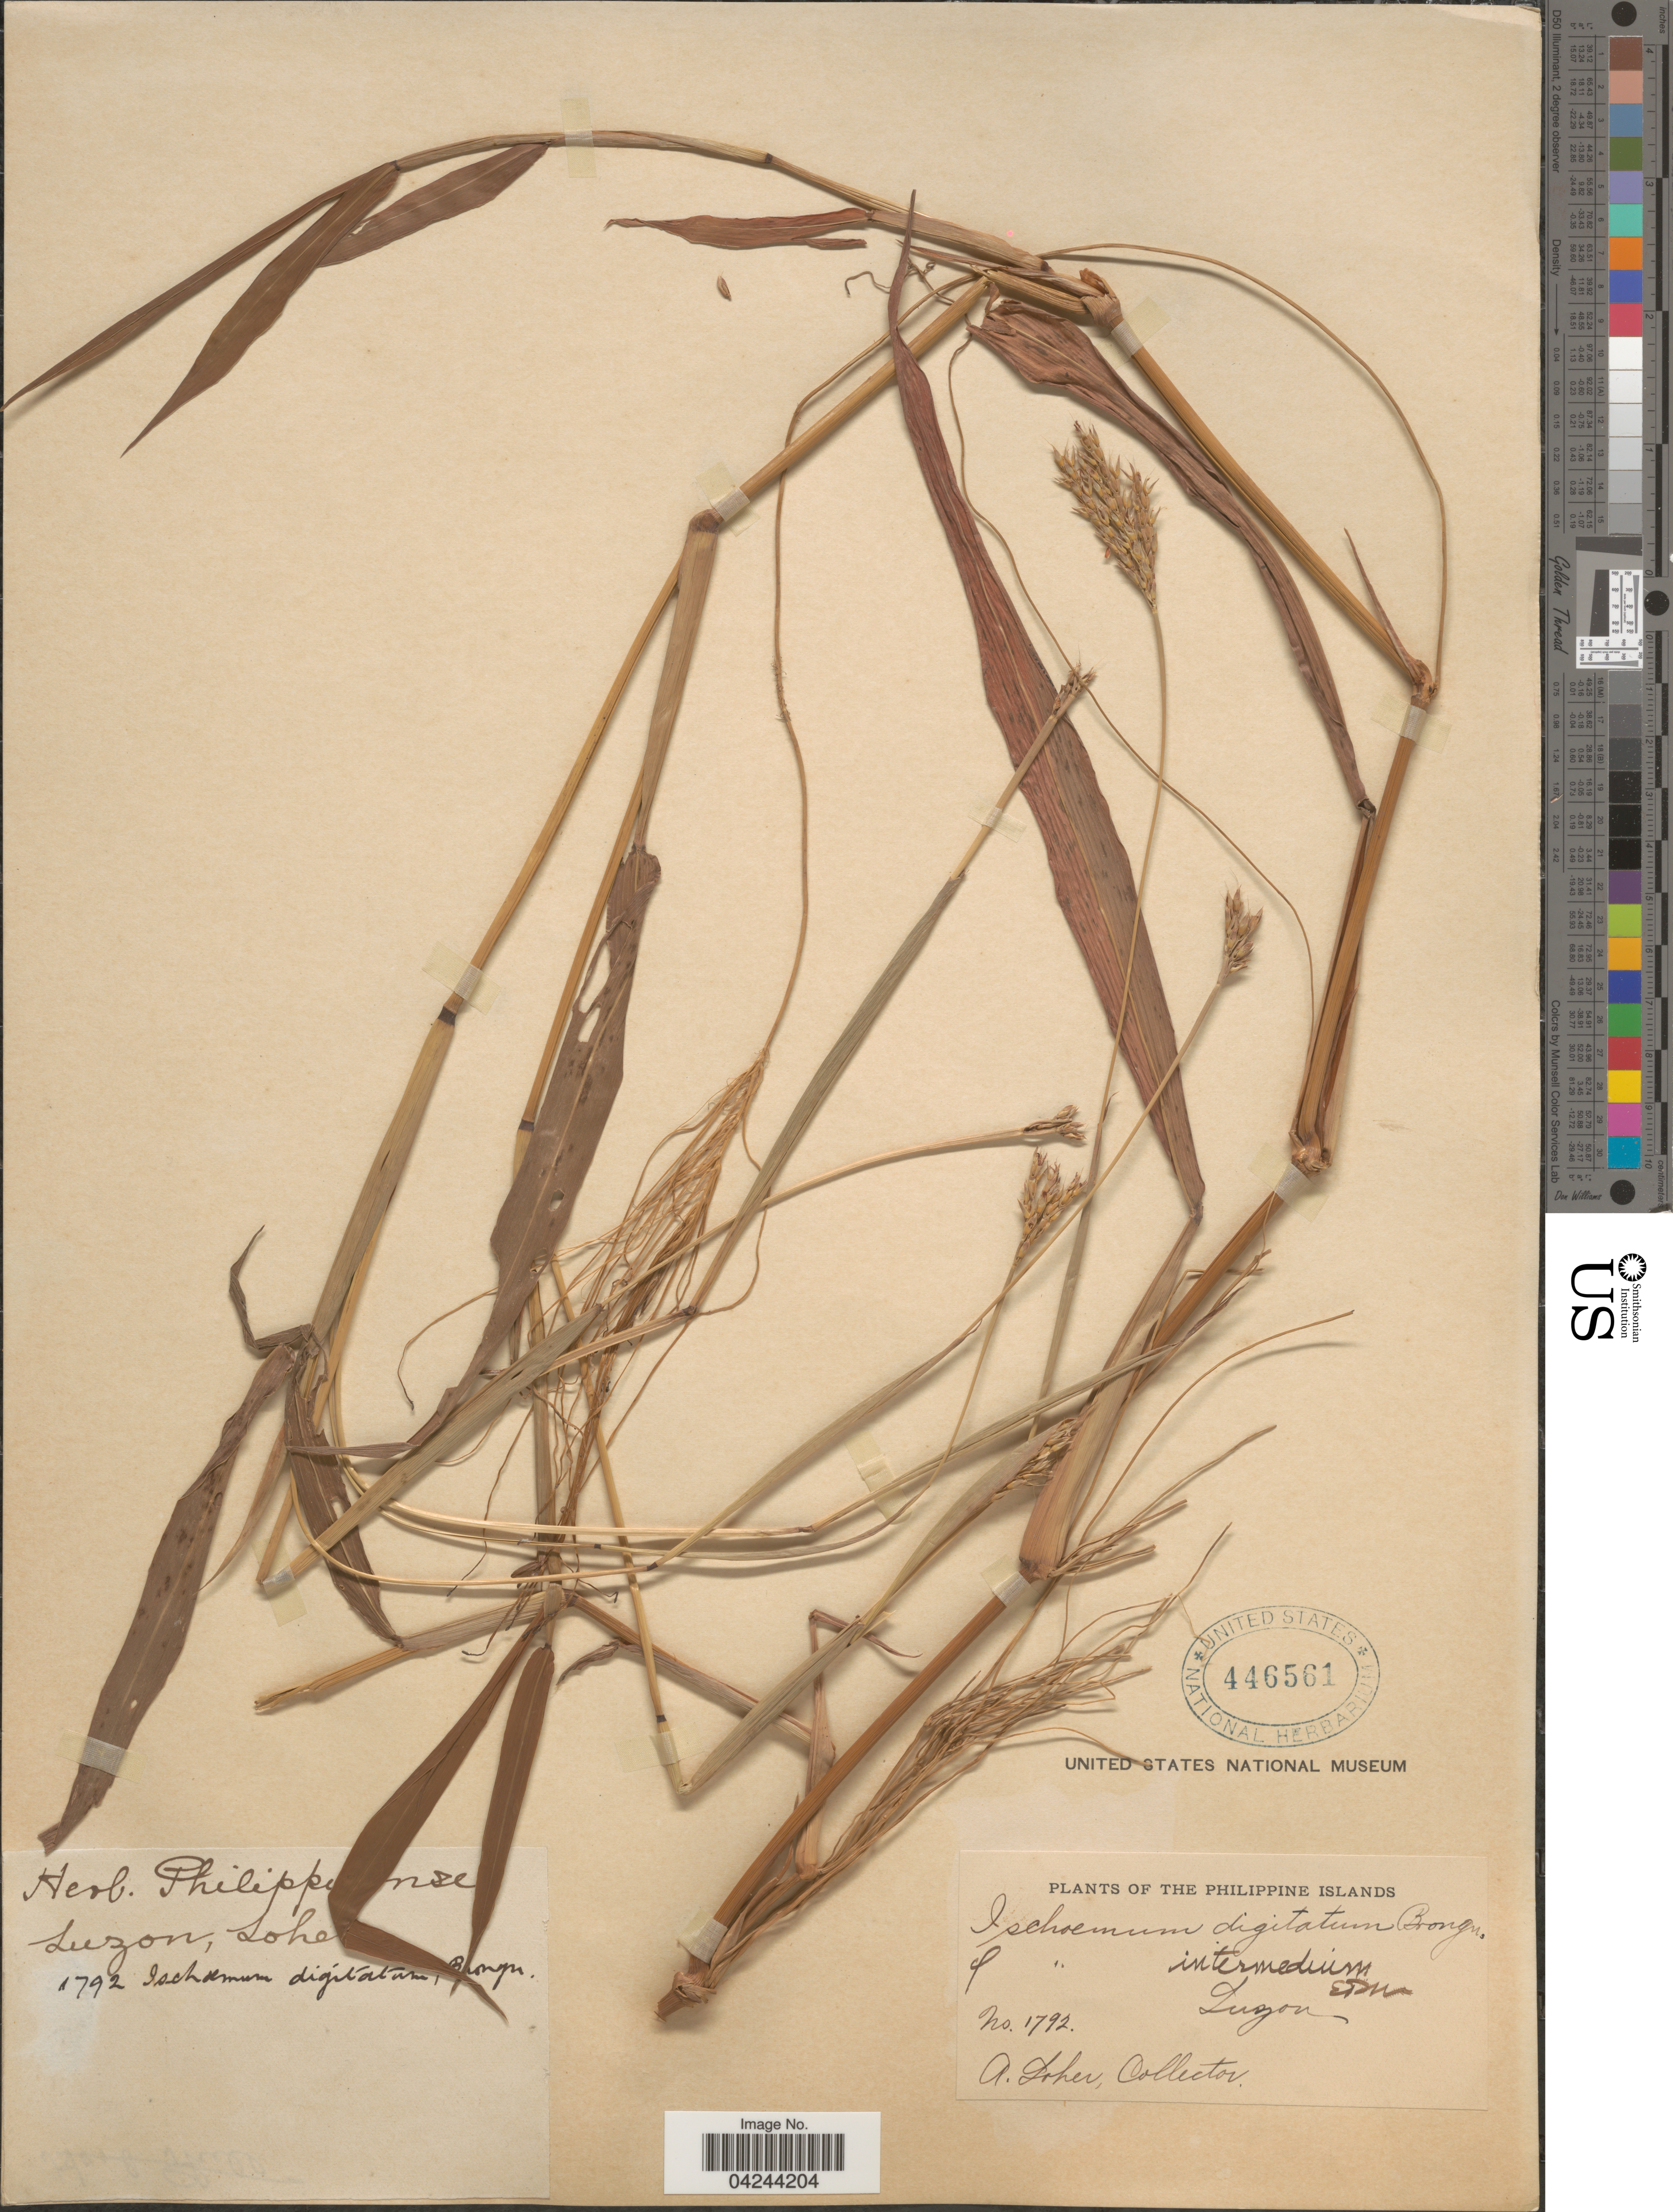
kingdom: Plantae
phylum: Tracheophyta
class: Liliopsida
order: Poales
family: Poaceae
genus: Ischaemum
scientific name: Ischaemum polystachyum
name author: J. Presl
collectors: A. Loher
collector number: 1792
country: Philippines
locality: Luzon. The Philippine Islands.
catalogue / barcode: US 446561